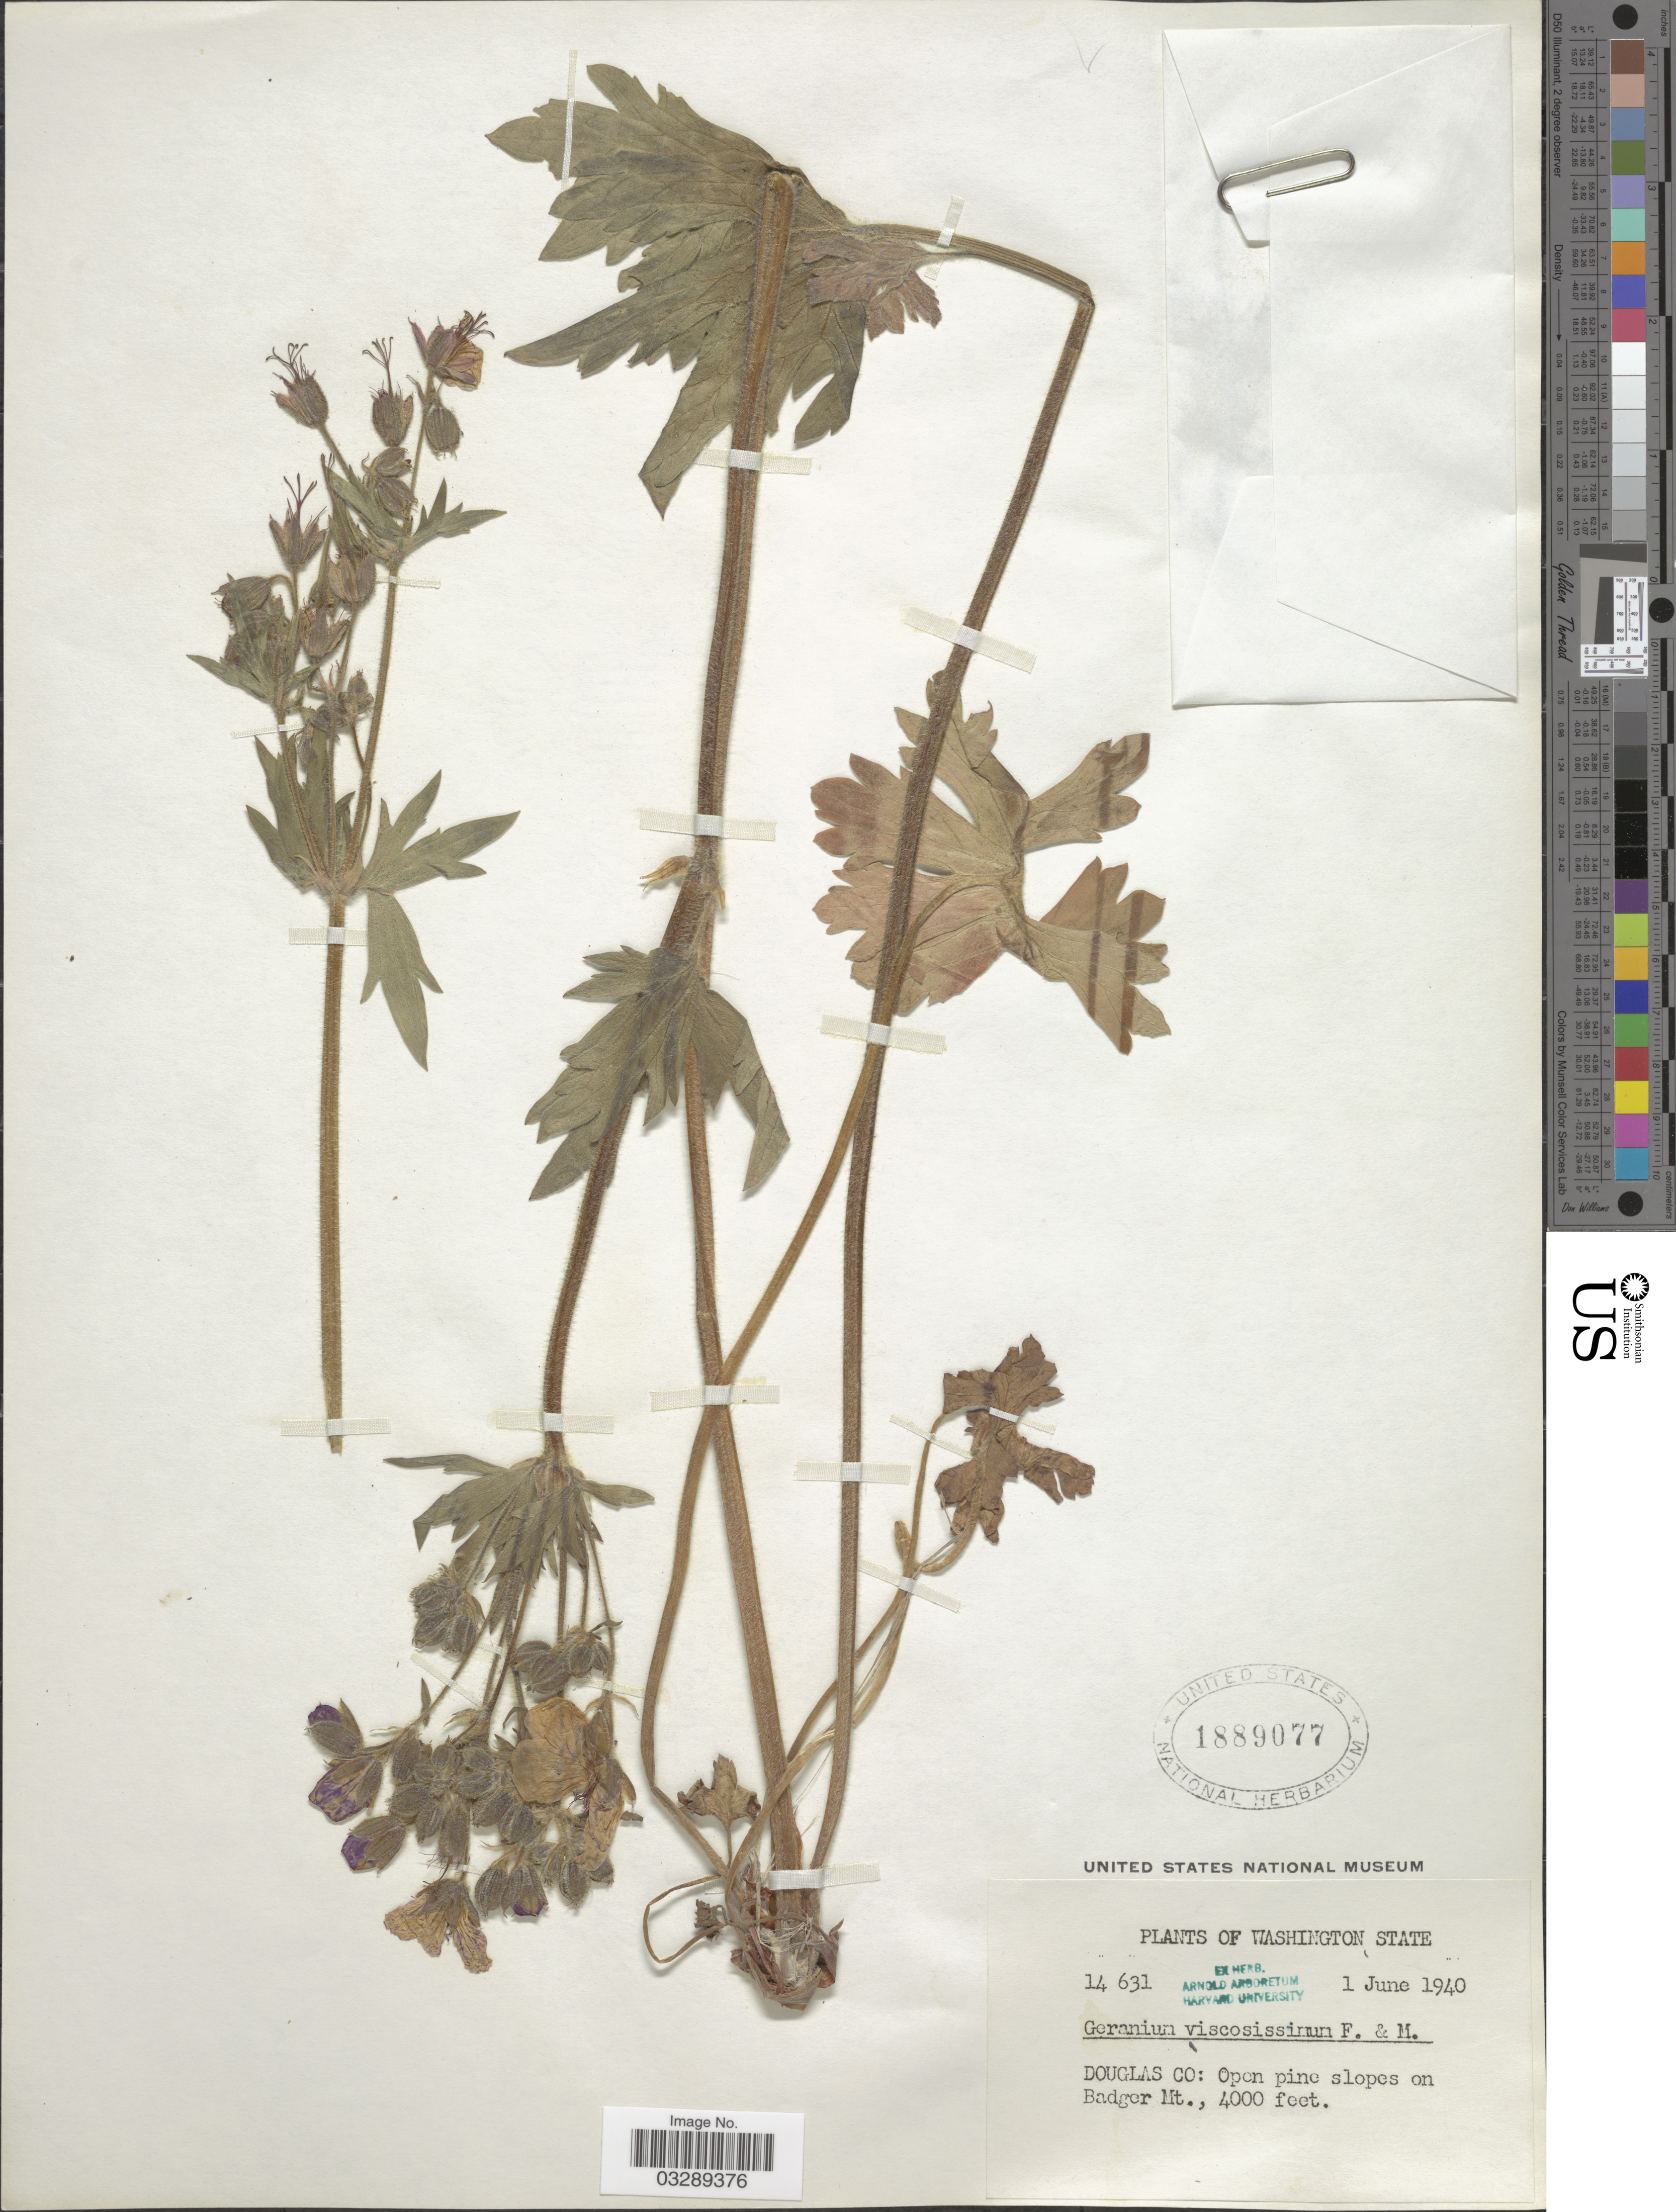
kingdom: Plantae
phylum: Tracheophyta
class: Magnoliopsida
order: Geraniales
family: Geraniaceae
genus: Geranium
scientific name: Geranium viscosissimum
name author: Fisch. & C.A. Mey.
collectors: ex Arnold Arboretum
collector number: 14631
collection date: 1940-06-01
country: United States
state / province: Washington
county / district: Douglas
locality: Douglas Co: Open pine slopes on Badger Mt.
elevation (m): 1219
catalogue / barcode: US 1889077